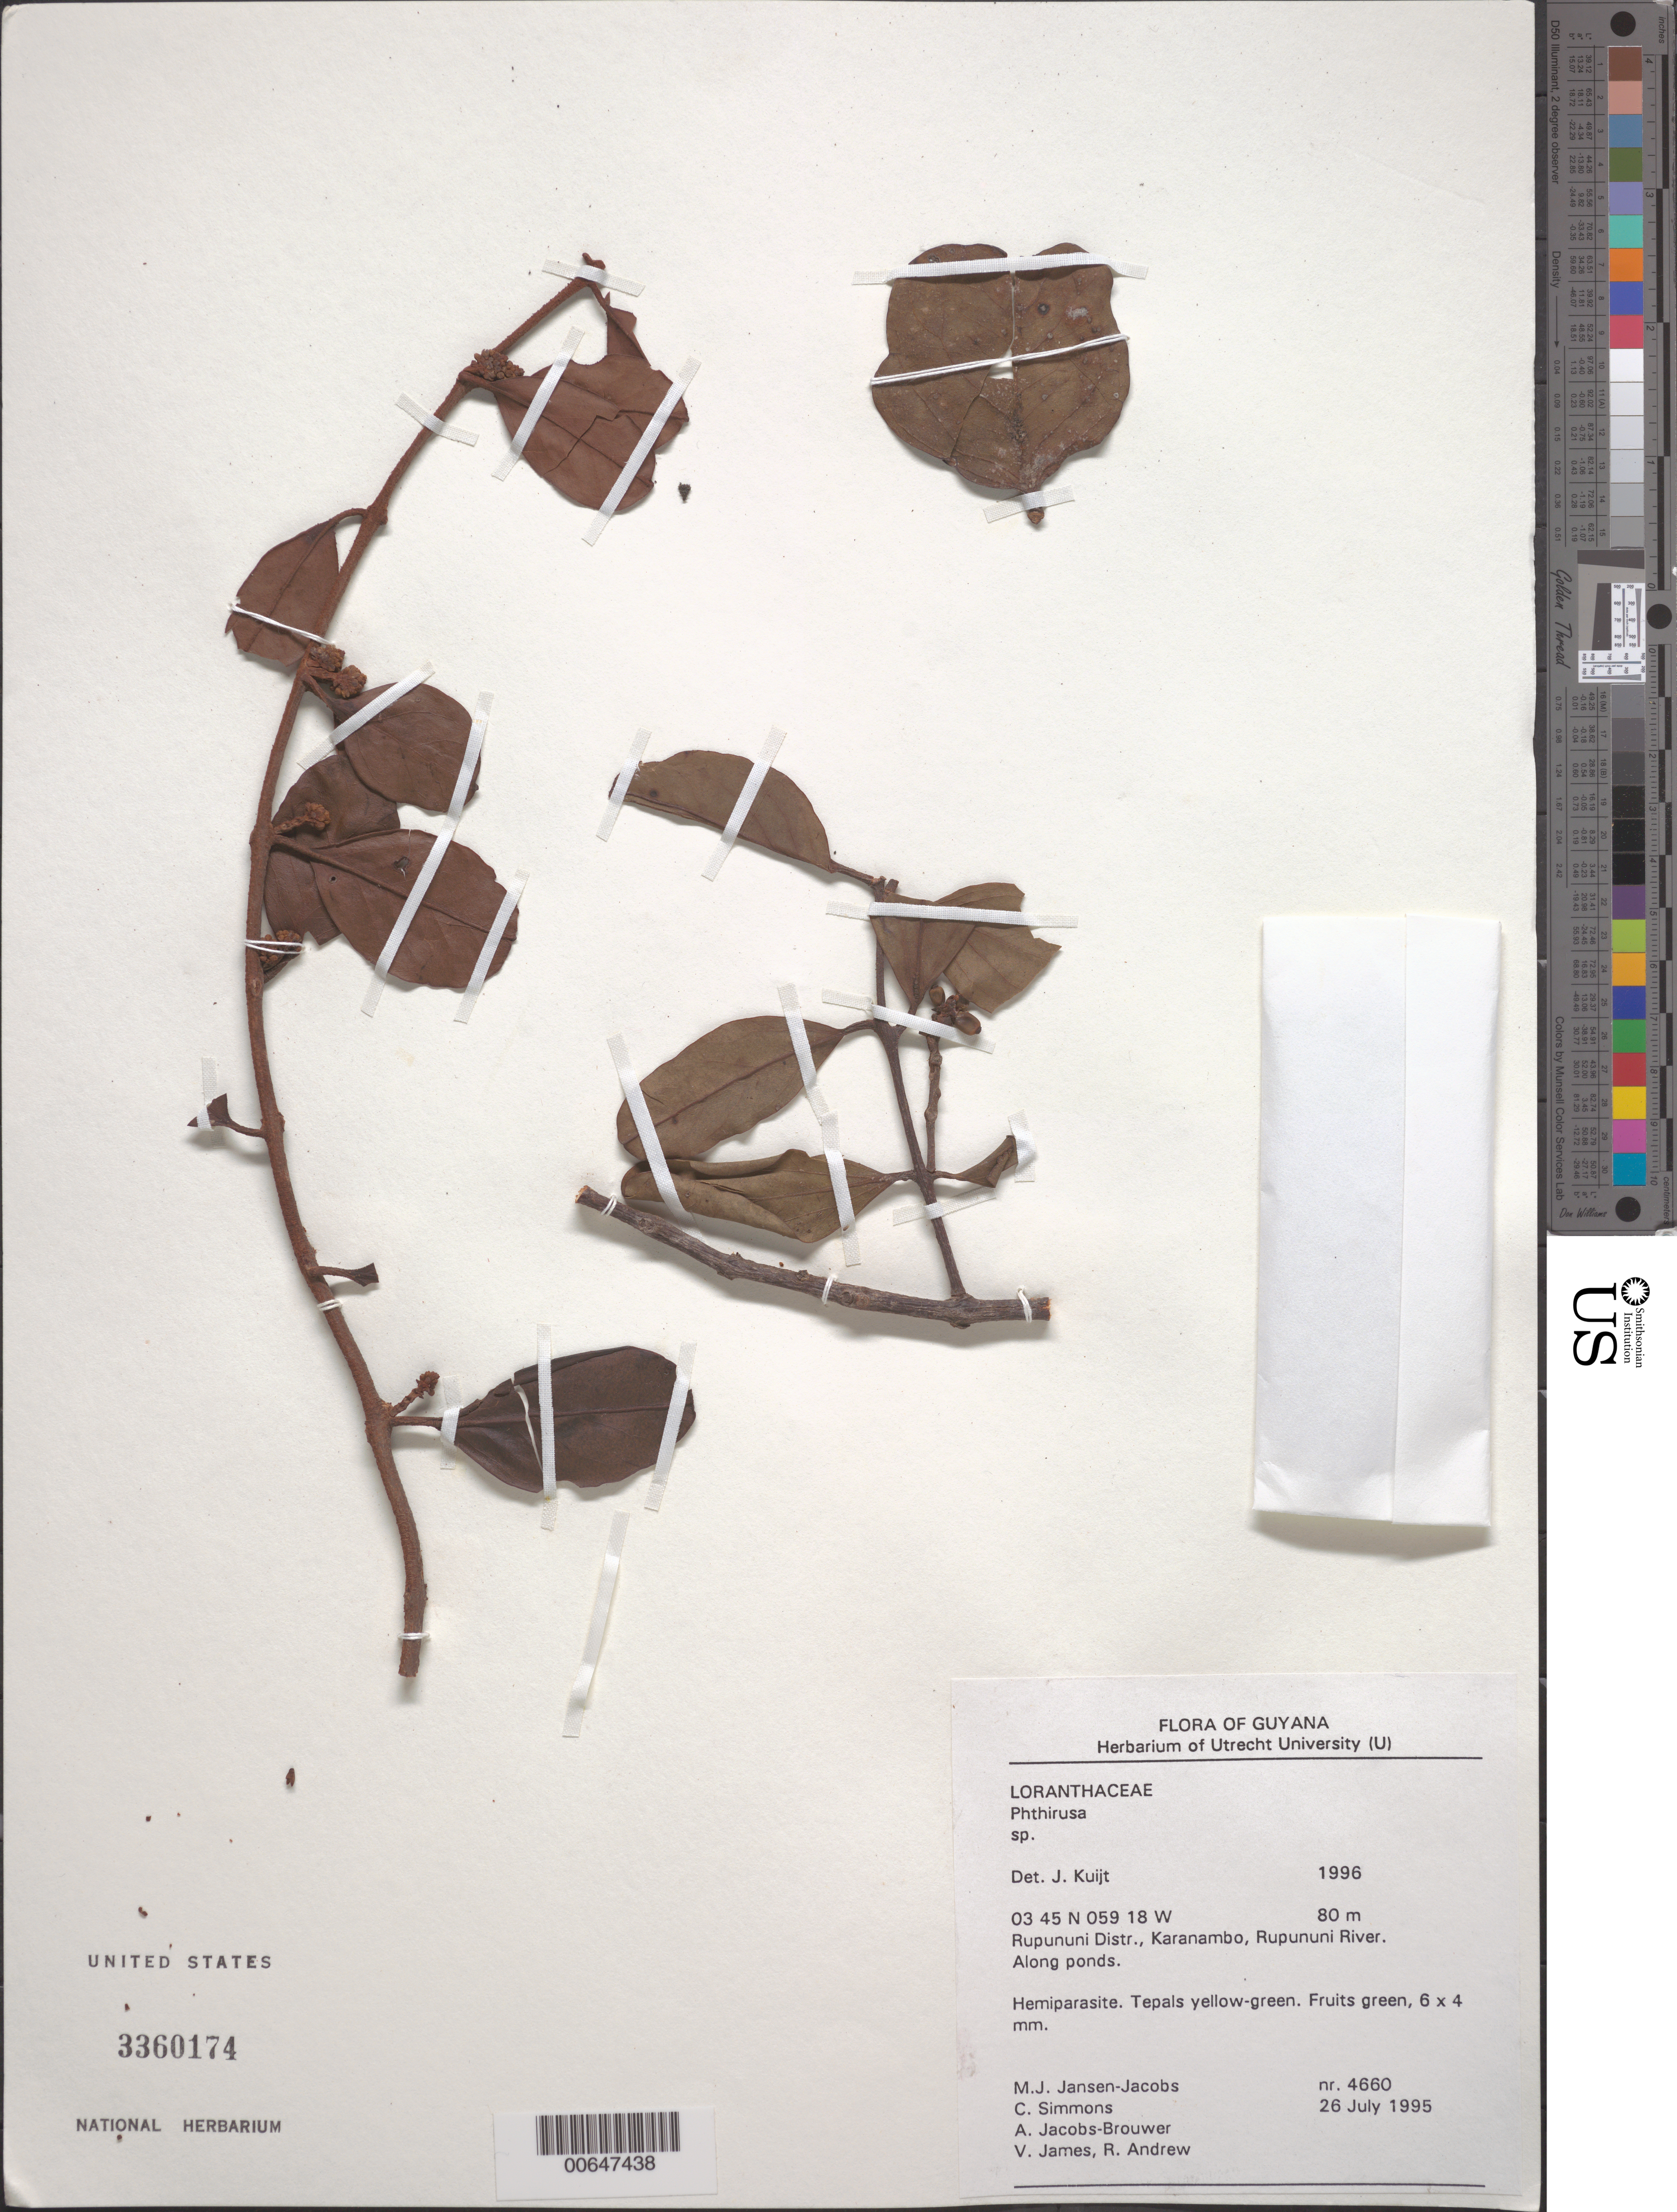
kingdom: Plantae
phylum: Tracheophyta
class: Magnoliopsida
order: Santalales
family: Loranthaceae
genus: Cladocolea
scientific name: Cladocolea micrantha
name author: (Eichler) Kuijt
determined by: Caraballo-Ortiz, Marcos A., (MISS), University of Mississippi (UNITED STATES)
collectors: M. J. Jansen-Jacobs, C. Simons, A. Jacobs-Brouwer, V. James & R. Andrew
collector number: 4660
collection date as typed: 26-Jul-95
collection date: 1995-07-26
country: Guyana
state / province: U. Takutu-U. Essequibo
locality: Karanambo, Rupununi River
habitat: Along ponds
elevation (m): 80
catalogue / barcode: US 3360174